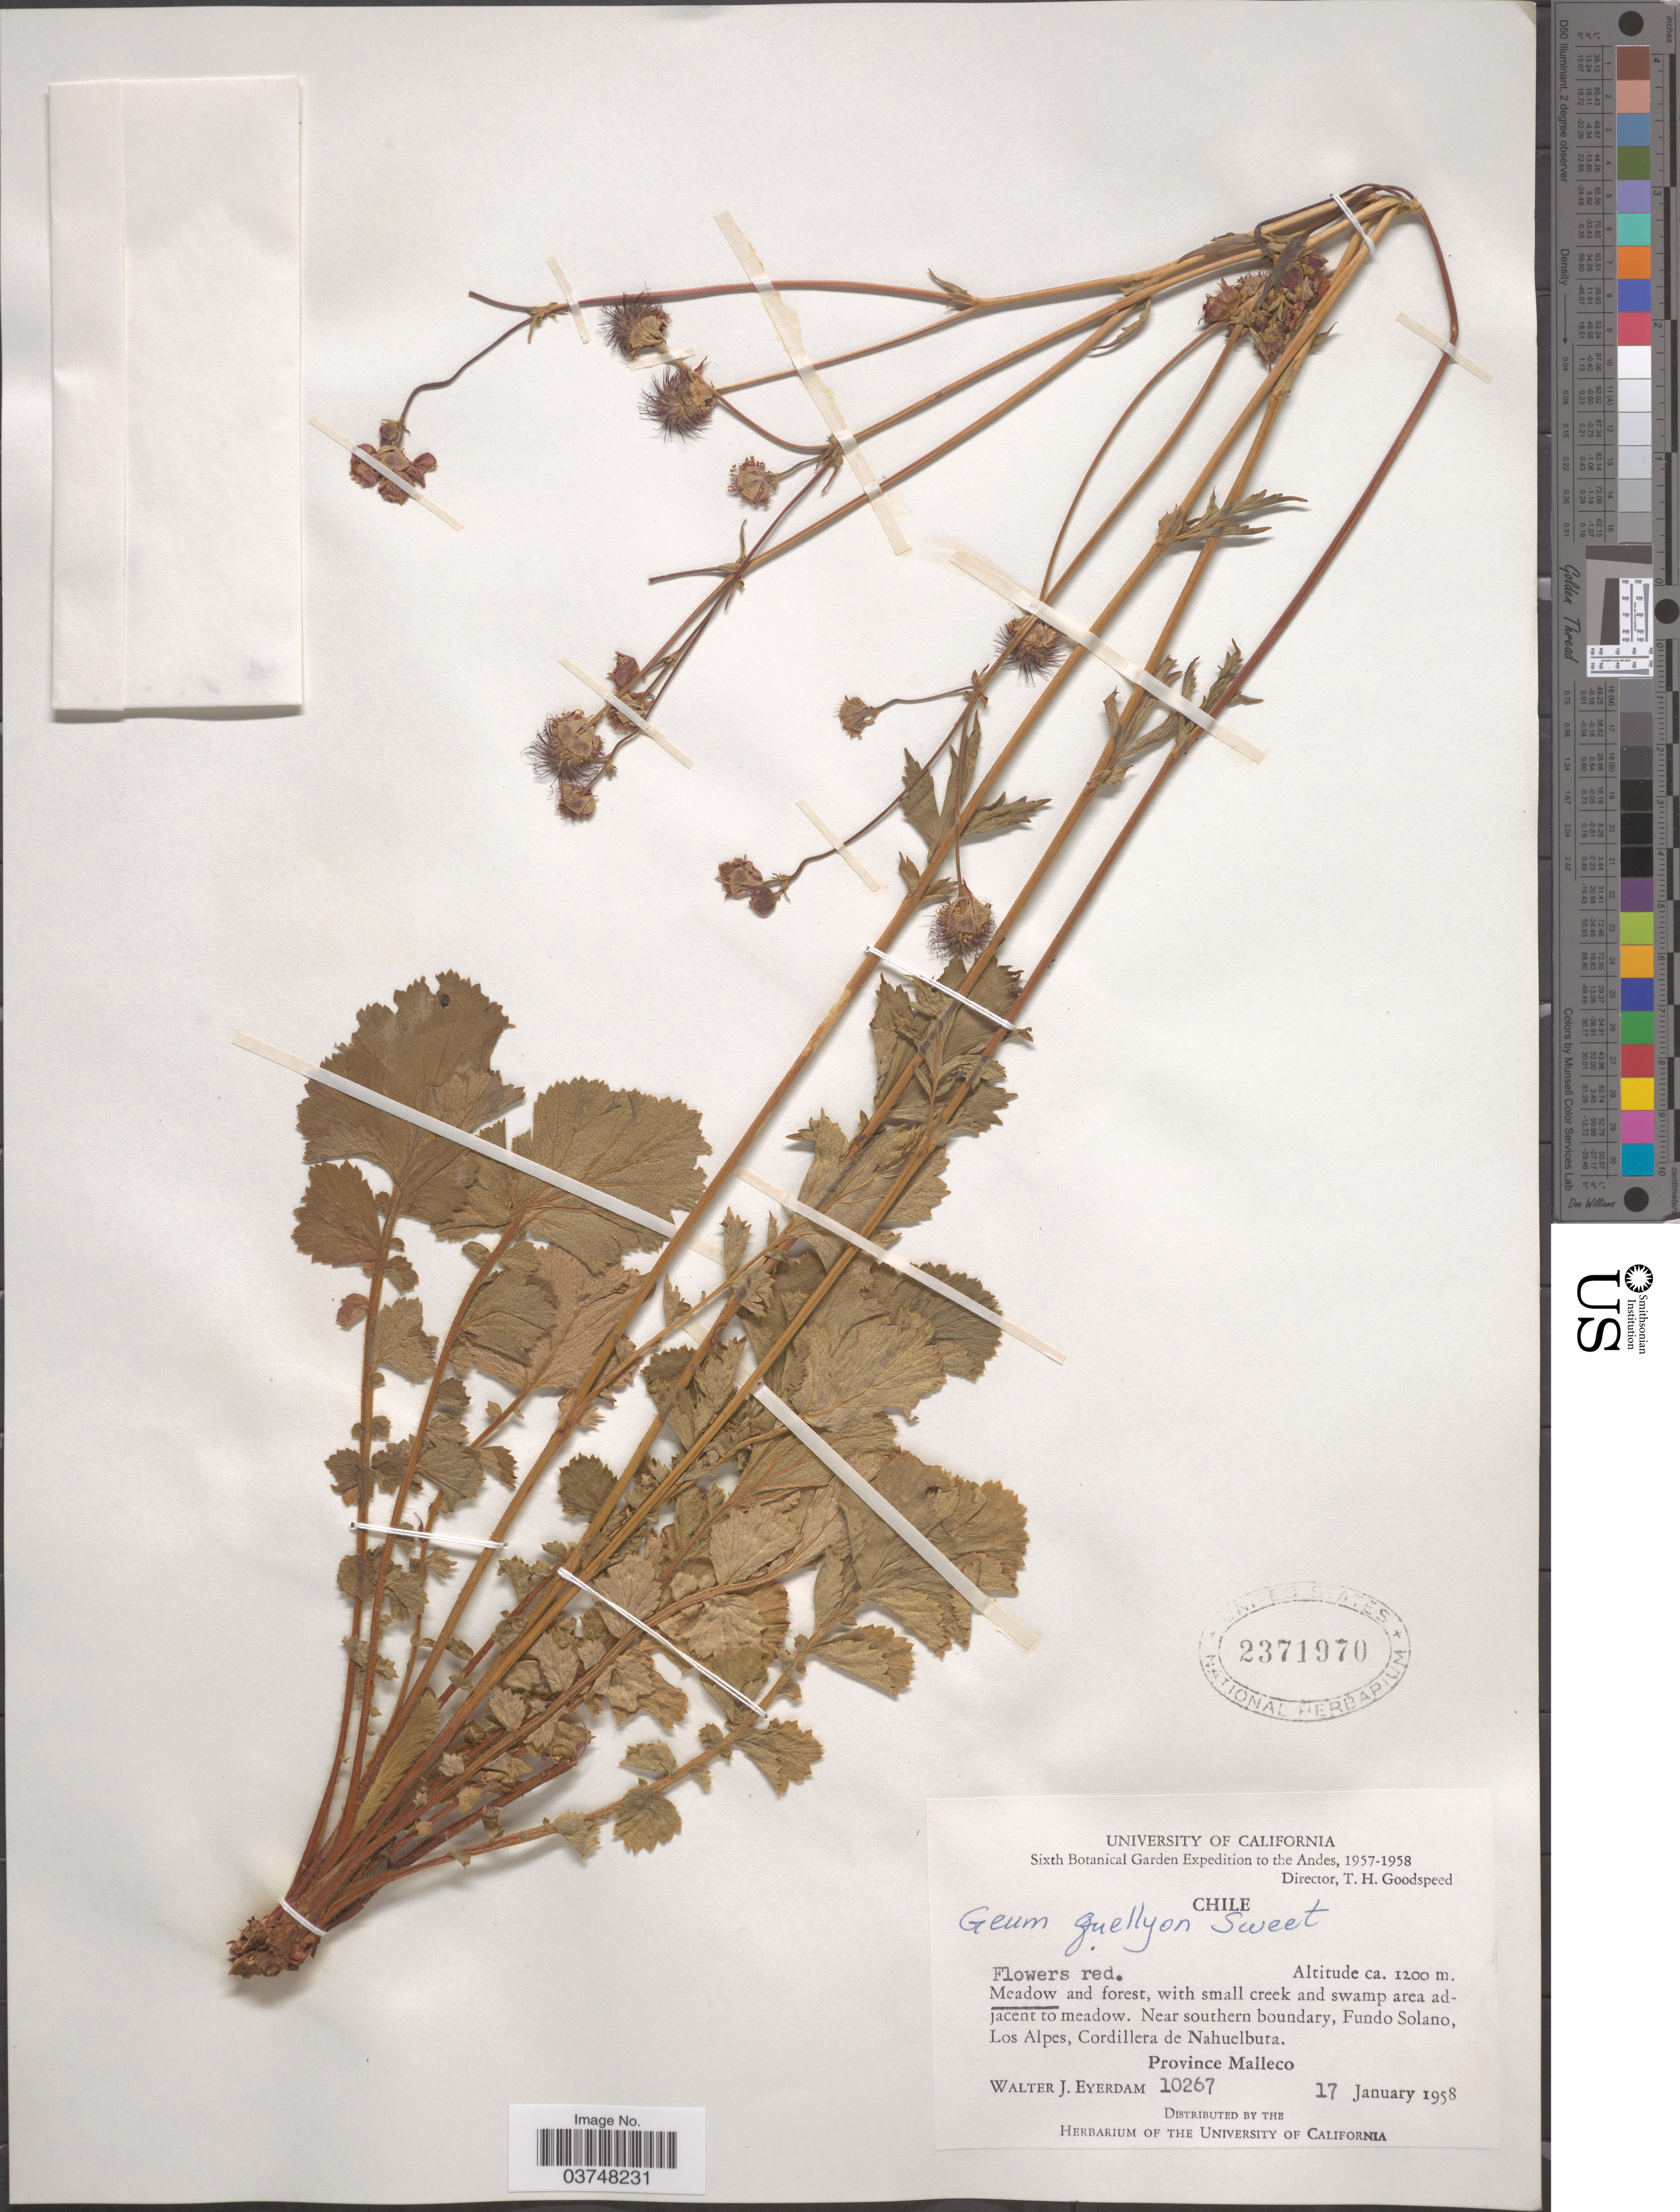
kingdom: Plantae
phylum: Tracheophyta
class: Magnoliopsida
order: Rosales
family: Rosaceae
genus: Geum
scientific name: Geum quellyon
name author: Sweet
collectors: W. J. Eyerdam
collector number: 10267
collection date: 1958-01-17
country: Chile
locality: The Andes. Near southern boundary, Fundo Solano, Los Alpes, Cordillera de Nahuelbuta. Province Malleco.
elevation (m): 1200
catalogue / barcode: US 2371970